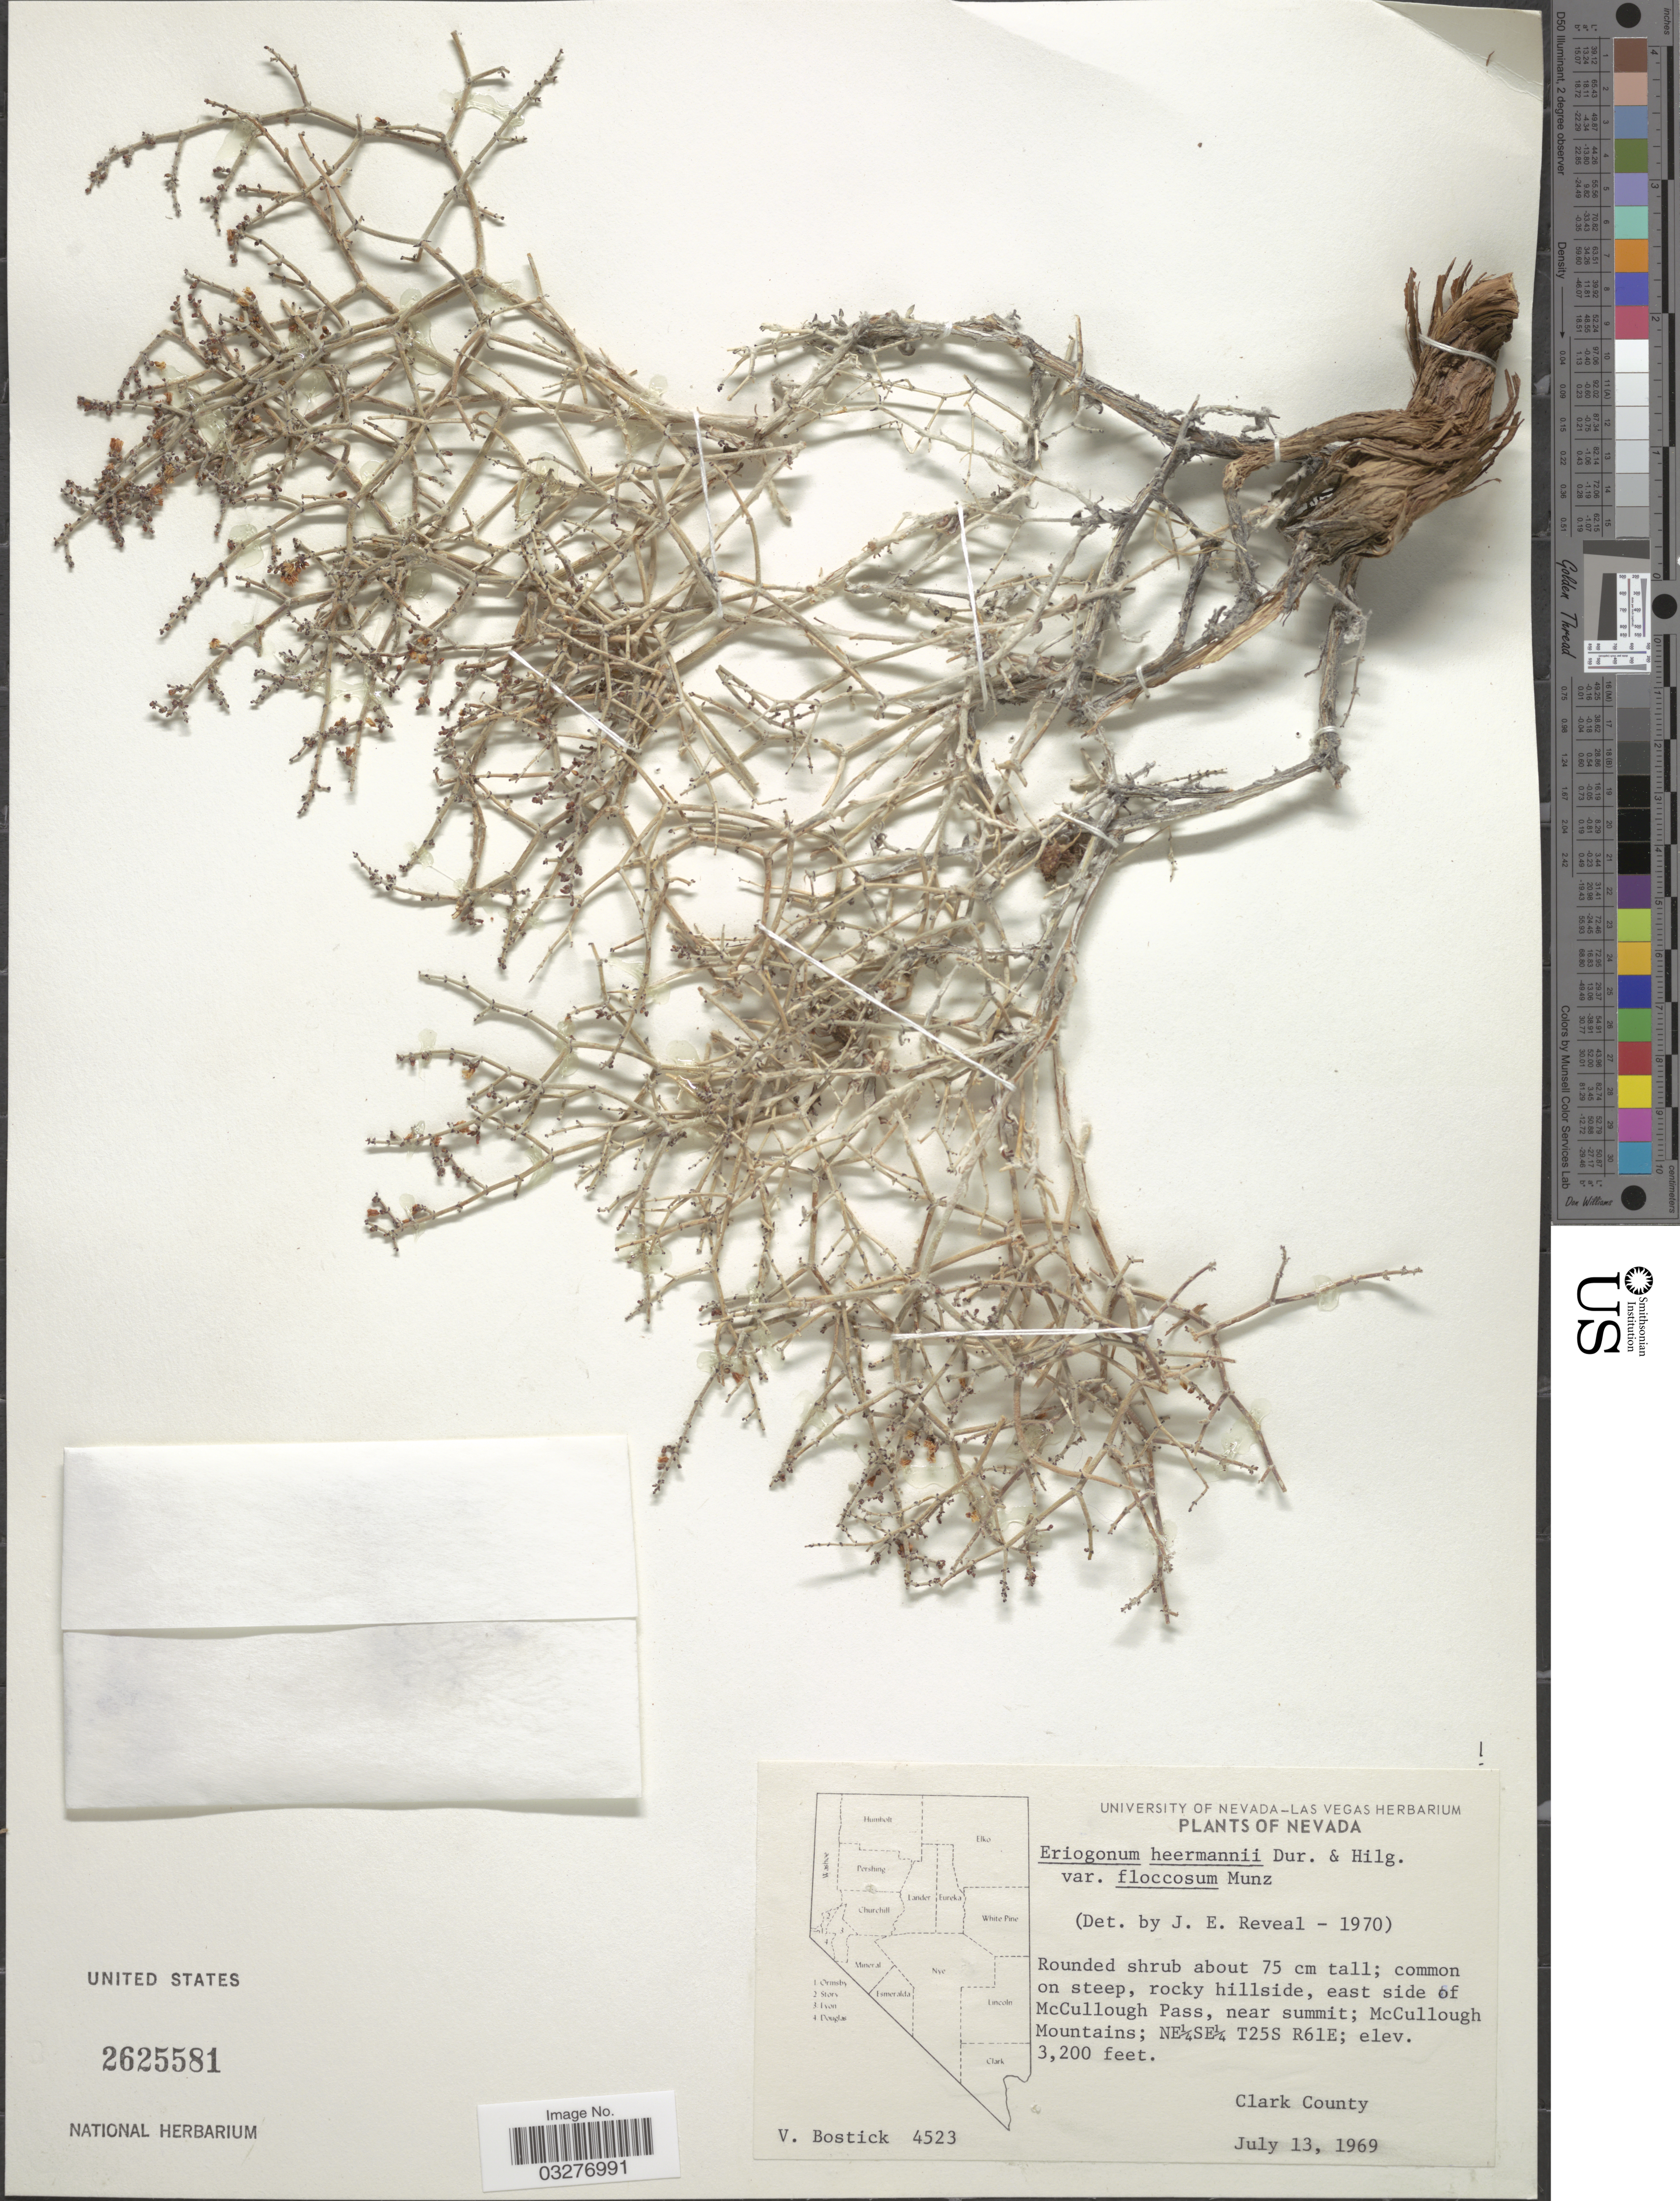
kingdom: Plantae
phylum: Tracheophyta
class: Magnoliopsida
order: Caryophyllales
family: Polygonaceae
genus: Eriogonum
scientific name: Eriogonum heermannii var. floccosum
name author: Munz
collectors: V. Bostick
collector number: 4523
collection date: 1969-07-13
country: United States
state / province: Nevada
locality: East side of McCullough Pass, near summit; McCullough Mountains; NE¼SE¼ T25S R61E. Clark County.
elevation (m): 975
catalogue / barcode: US 2625581